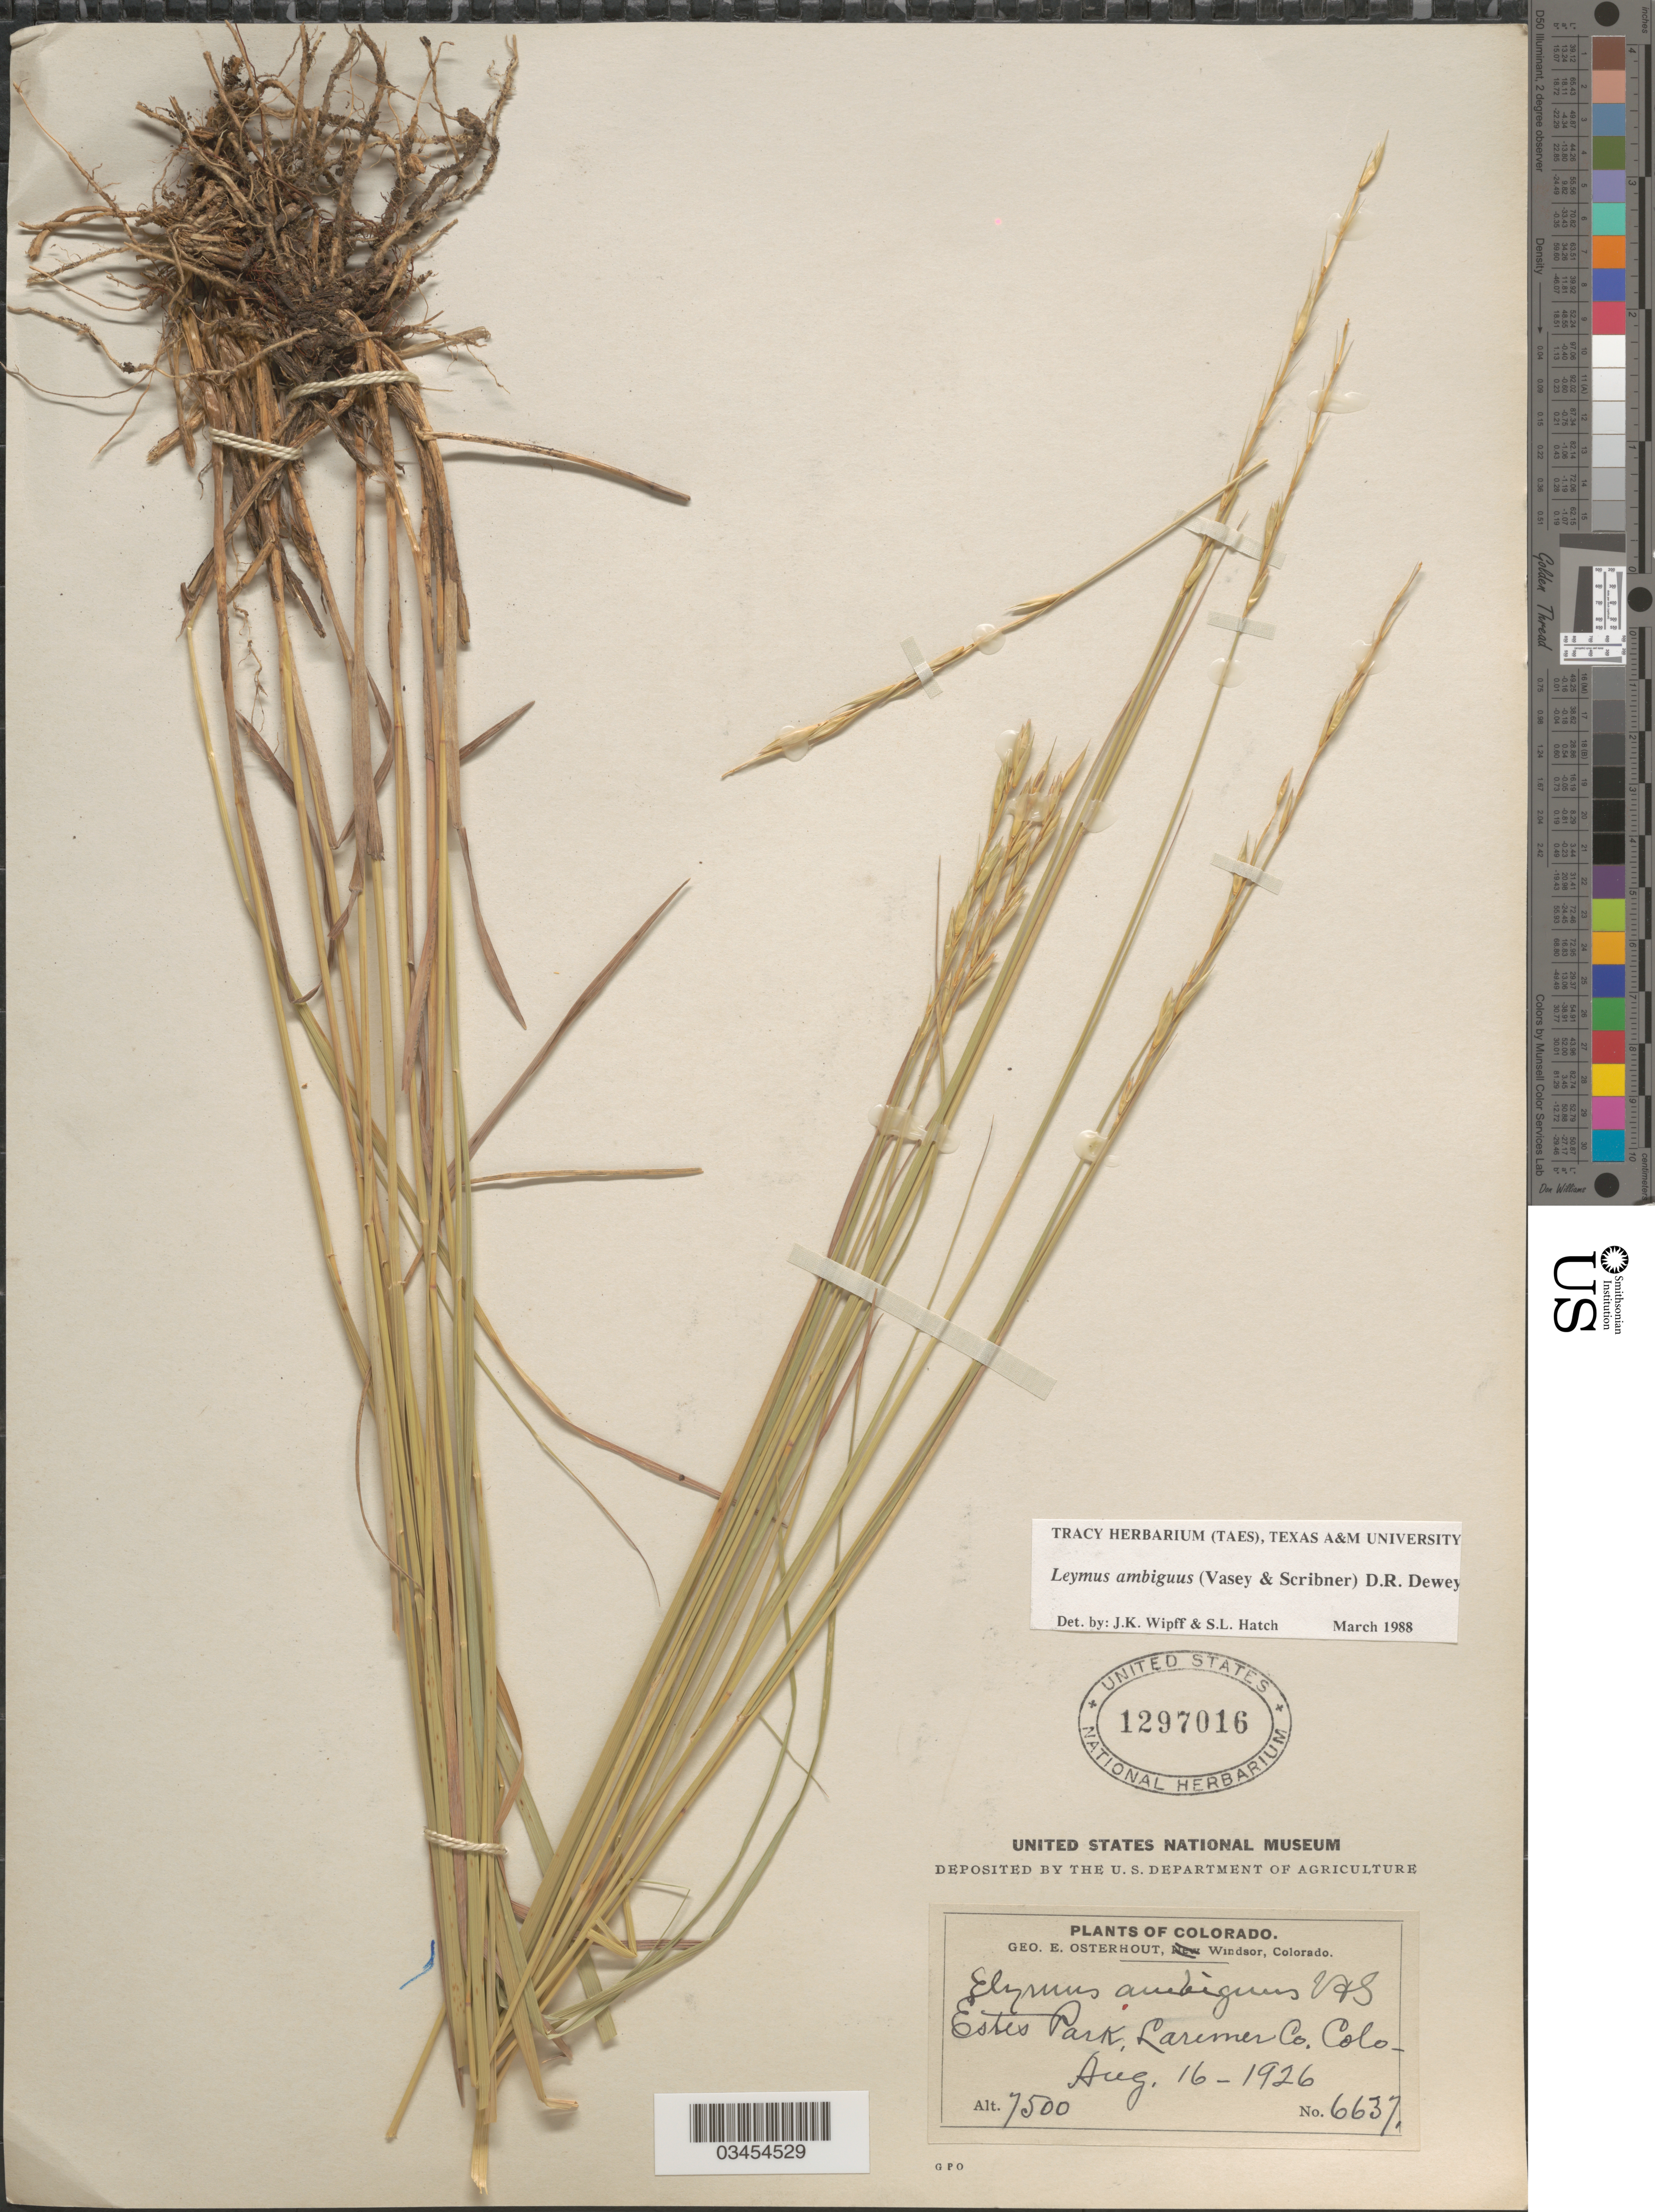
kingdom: Plantae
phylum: Tracheophyta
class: Liliopsida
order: Poales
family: Poaceae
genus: Leymus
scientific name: Leymus ambiguus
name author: (Vasey & Scribn.) Dewey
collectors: G. Osterhout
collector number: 6637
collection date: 1926-08-16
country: United States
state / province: Colorado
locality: Estes Park, Larimer Co.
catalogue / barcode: US 1297016